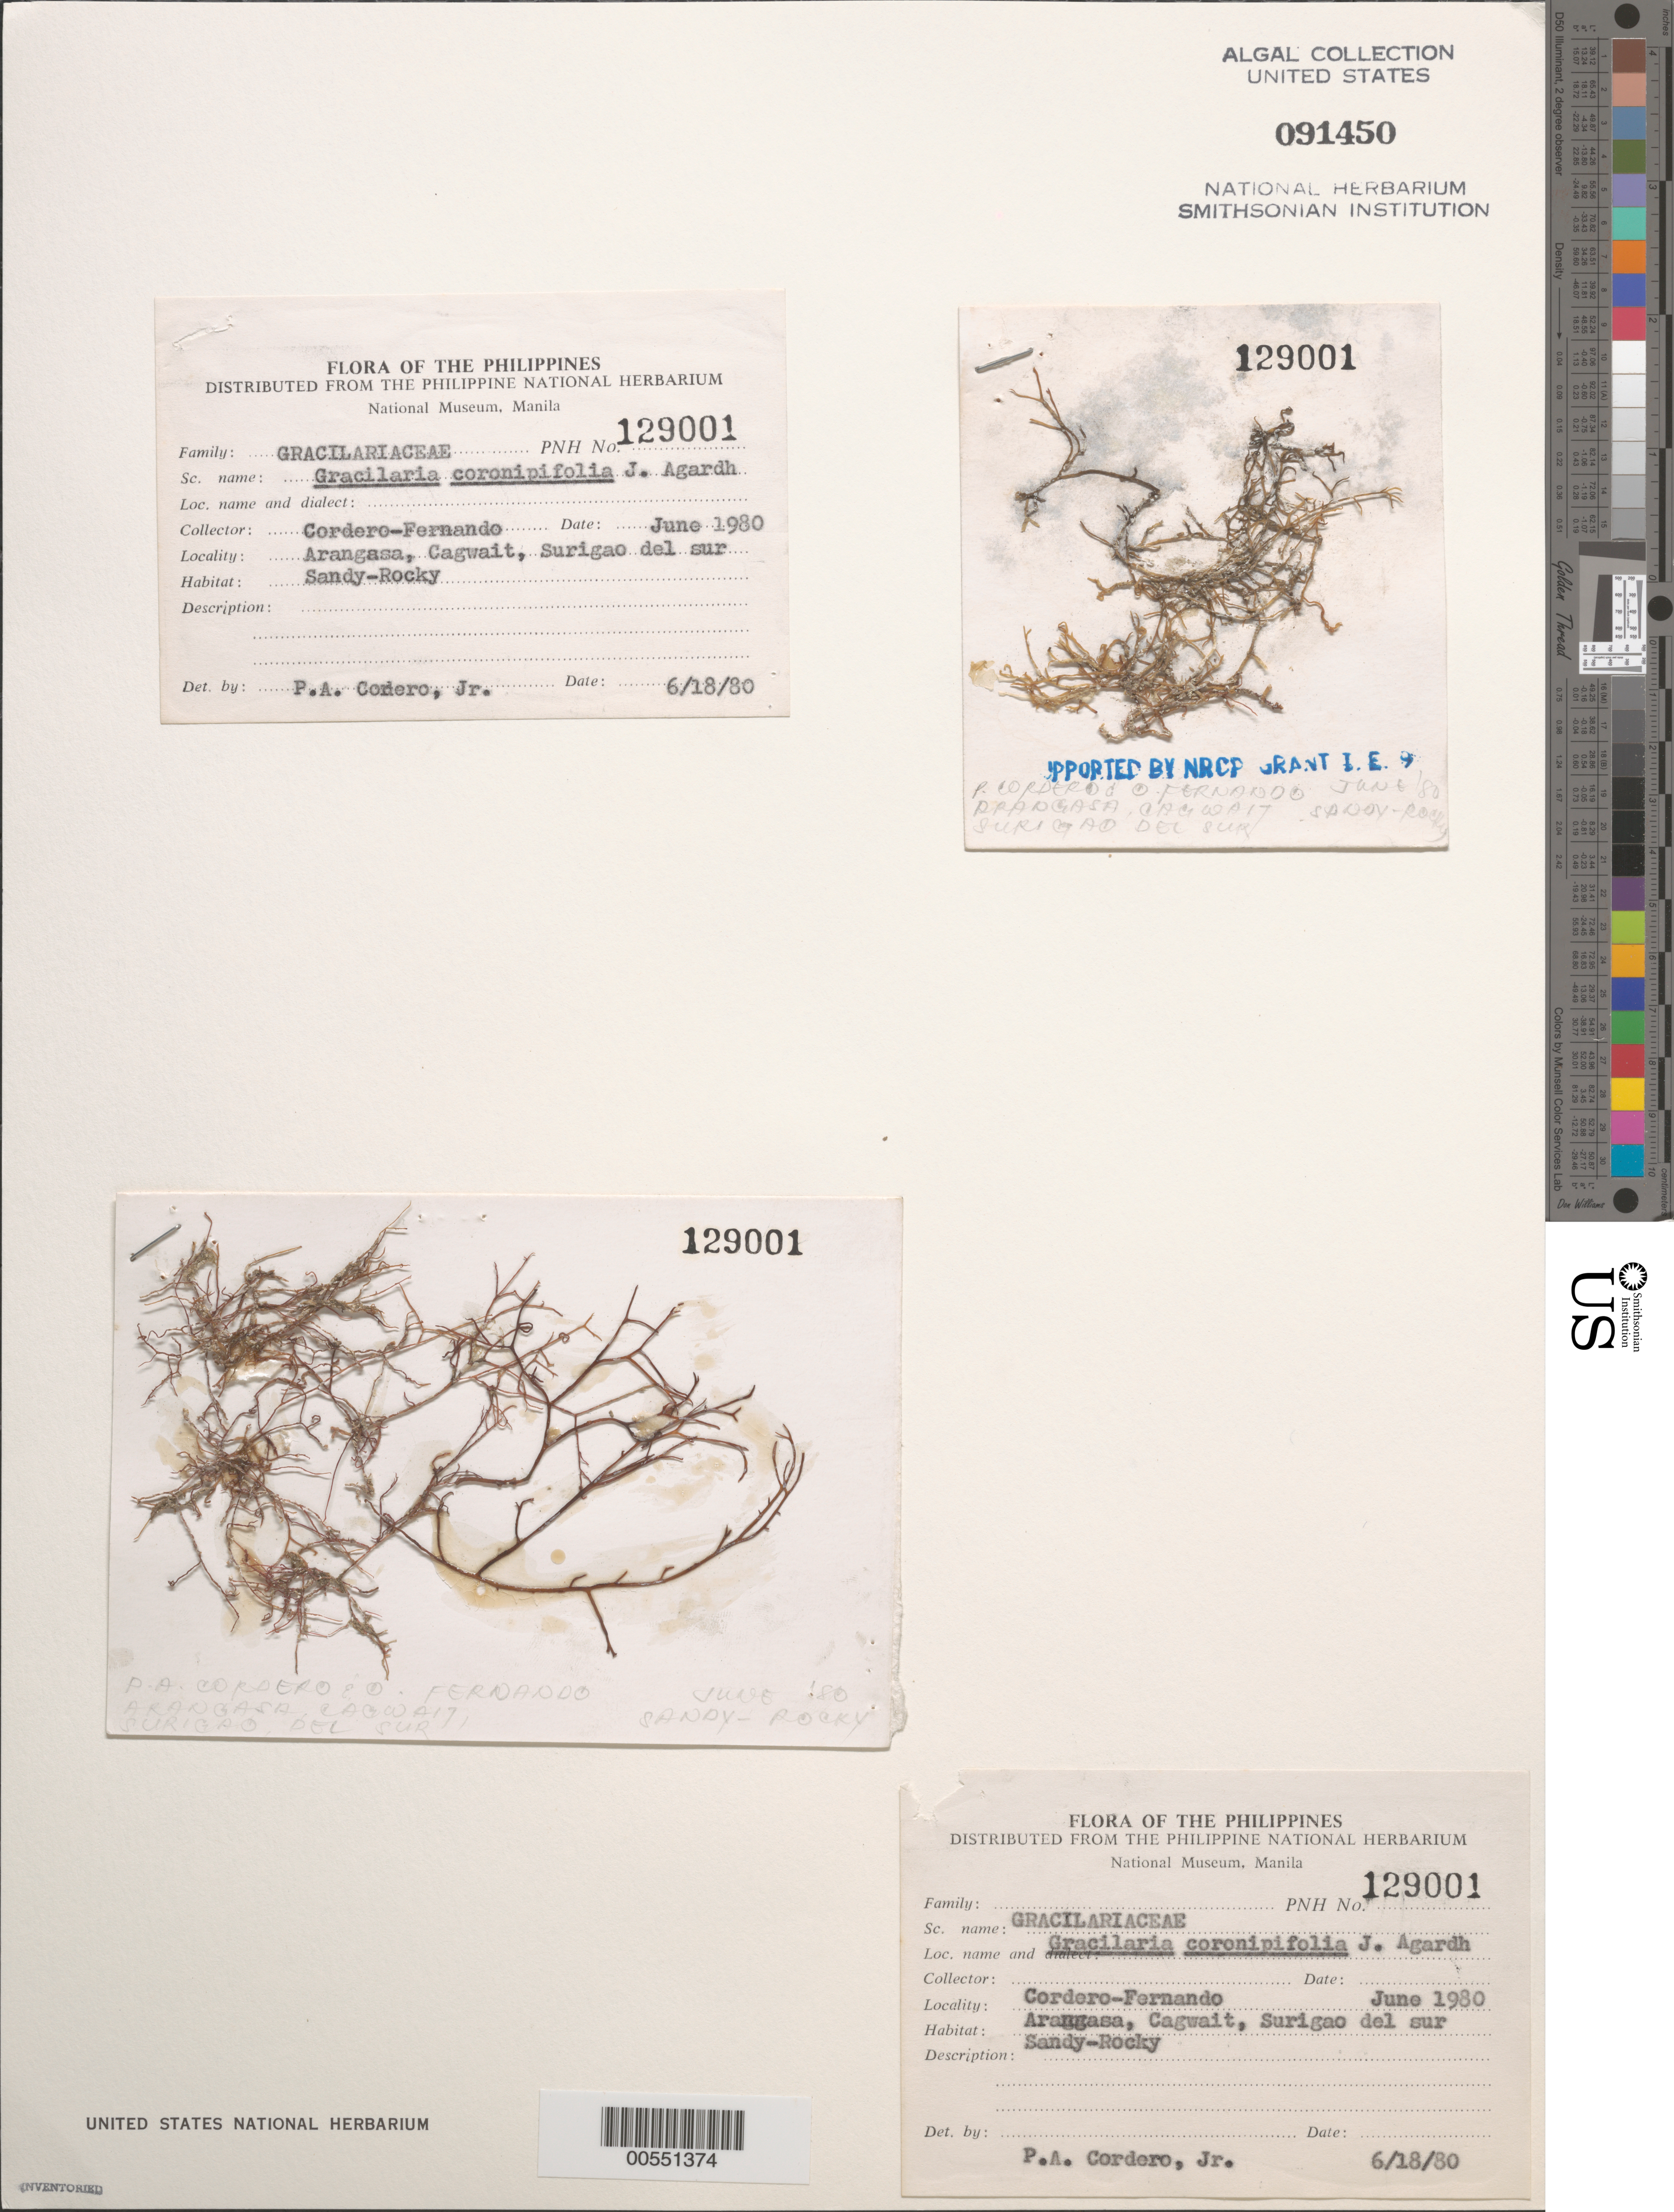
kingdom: Plantae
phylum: Rhodophyta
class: Florideophyceae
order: Gracilariales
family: Gracilariaceae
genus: Gracilaria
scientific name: Gracilaria coronopifolia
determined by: Cordero, P. A., Jr.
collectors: P. A. Cordero & O. Fernando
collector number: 129001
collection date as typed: Jun 1980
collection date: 1980-06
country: Philippines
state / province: Caraga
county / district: Surigao del Sur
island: Mindanao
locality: Arangasa, Cagwait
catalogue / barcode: US 91450